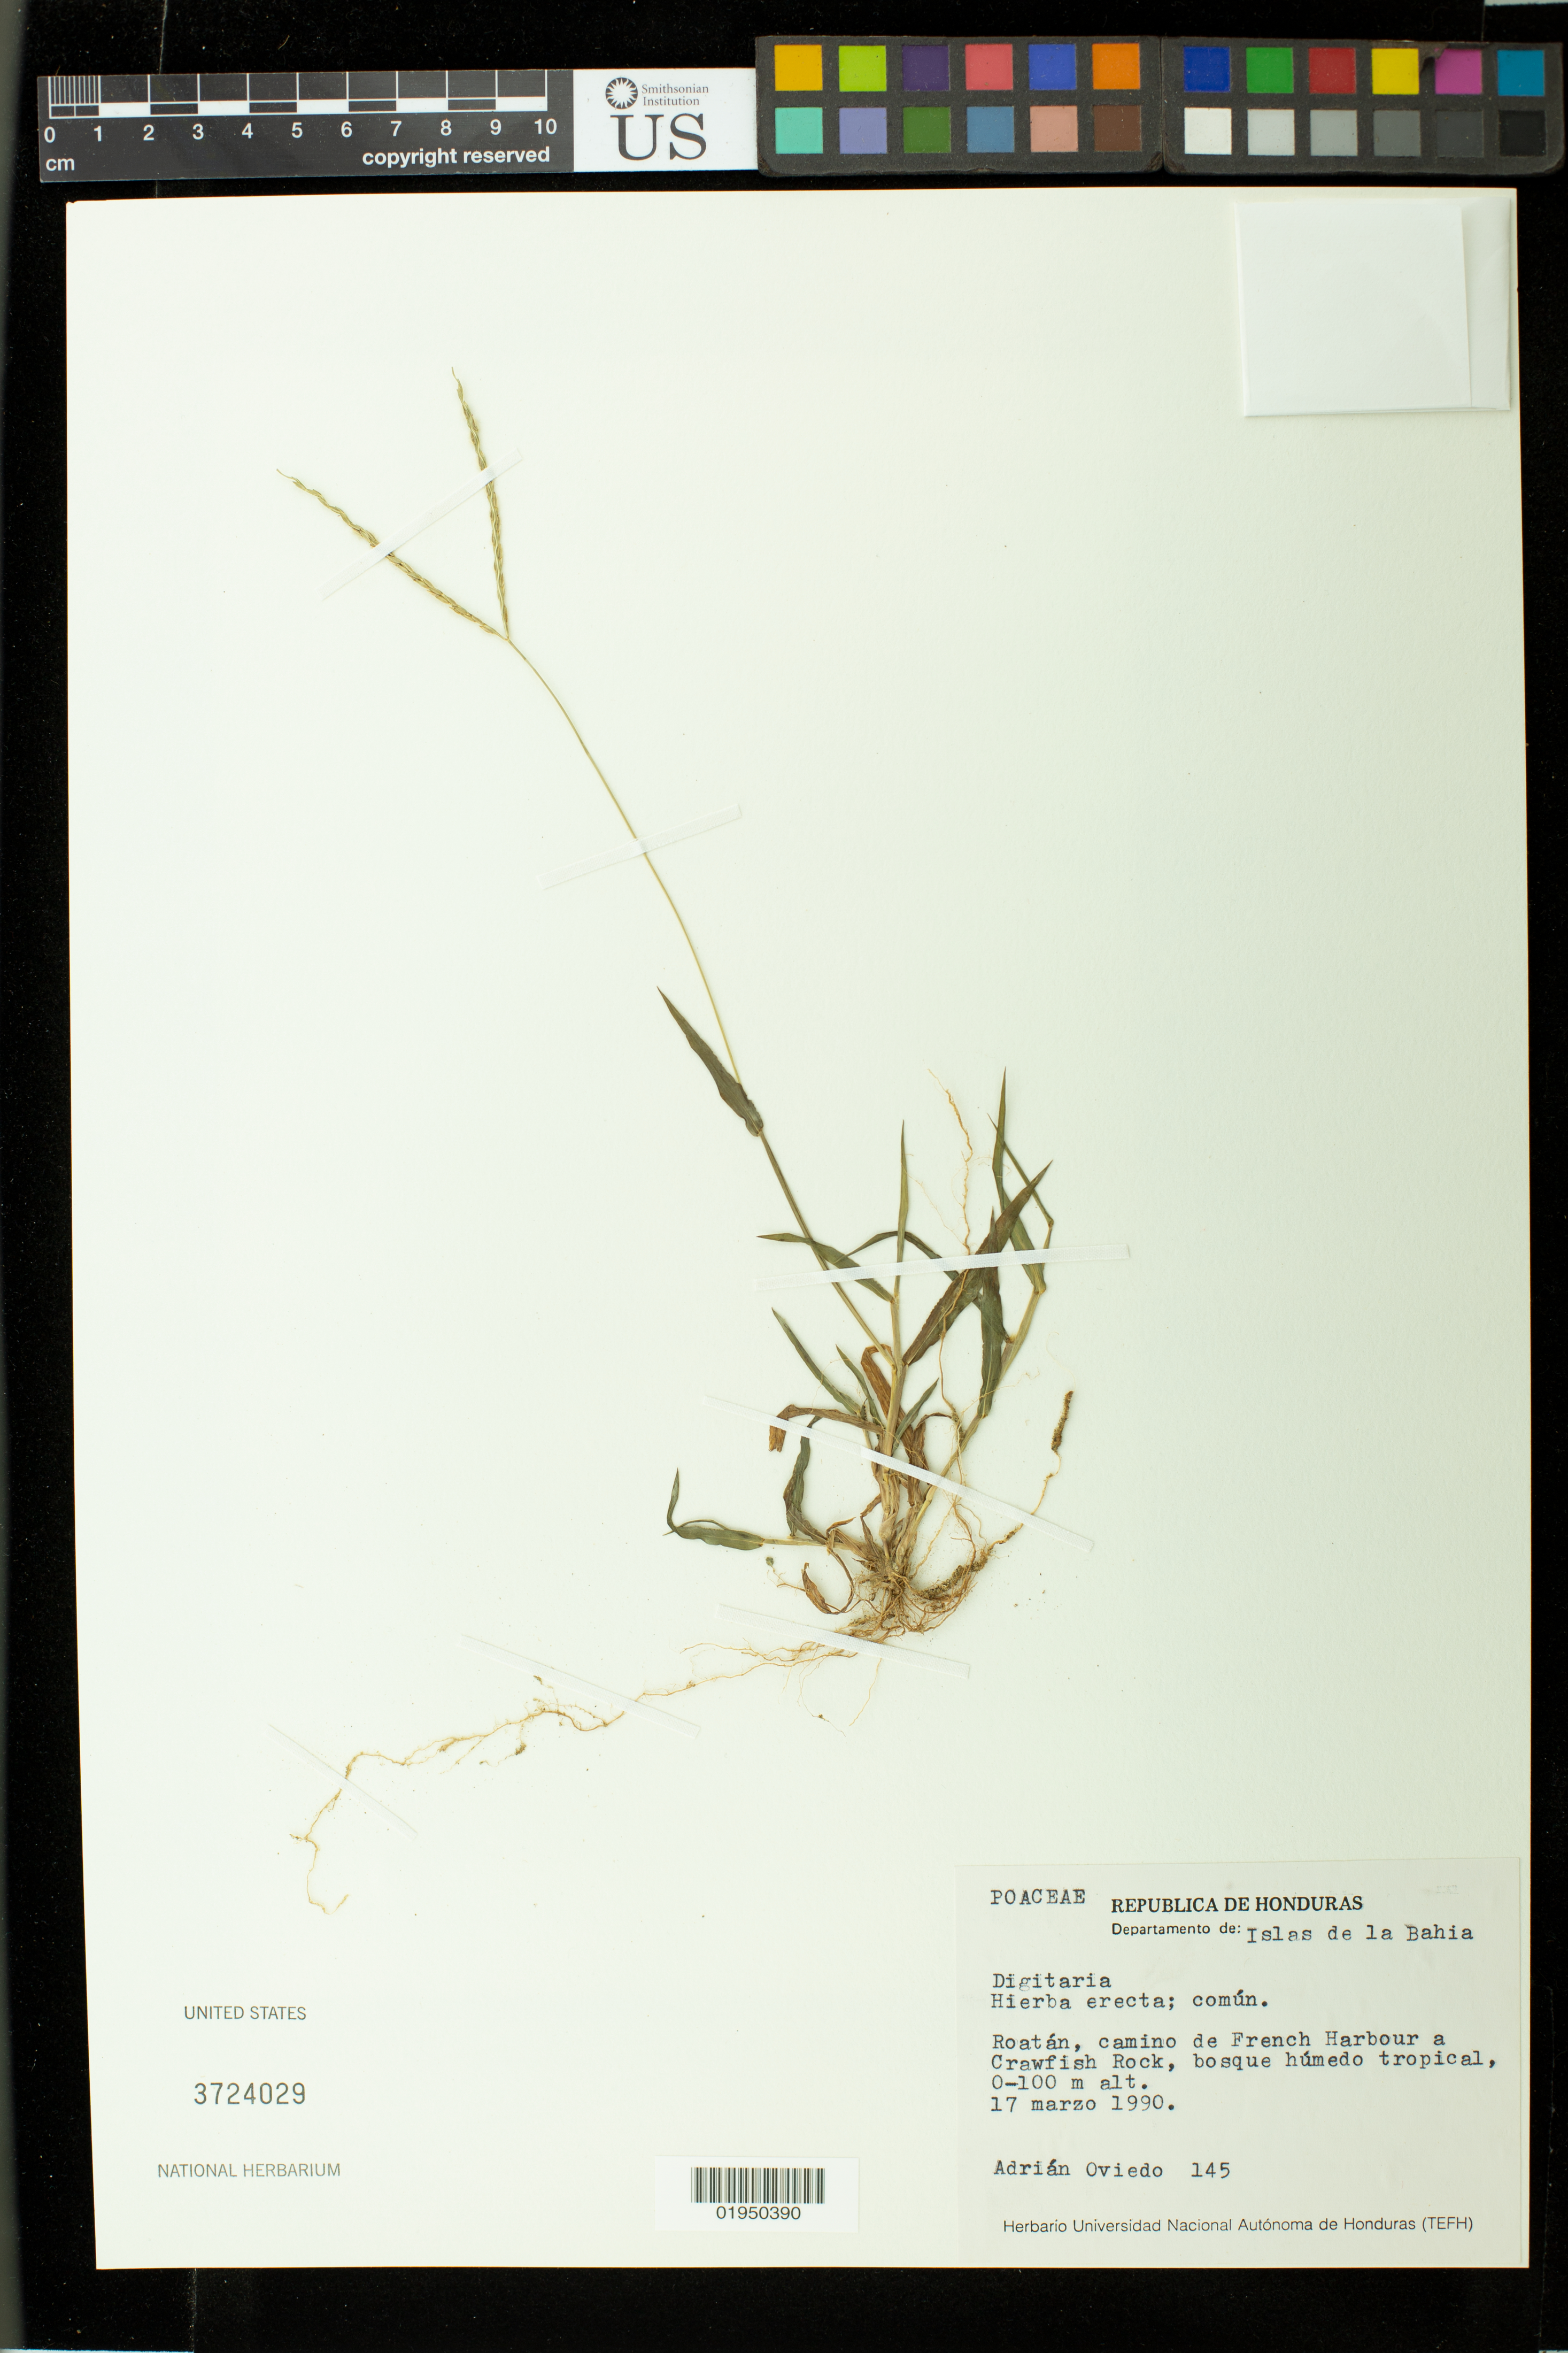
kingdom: Plantae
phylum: Tracheophyta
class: Liliopsida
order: Poales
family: Poaceae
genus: Digitaria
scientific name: Digitaria sp.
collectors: A. Oviedo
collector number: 145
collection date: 1990-03-14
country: Honduras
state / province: Islas de la Bahía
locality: Roatan, camino de French Harbour a Crawfish Rock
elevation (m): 0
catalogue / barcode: US 3724029